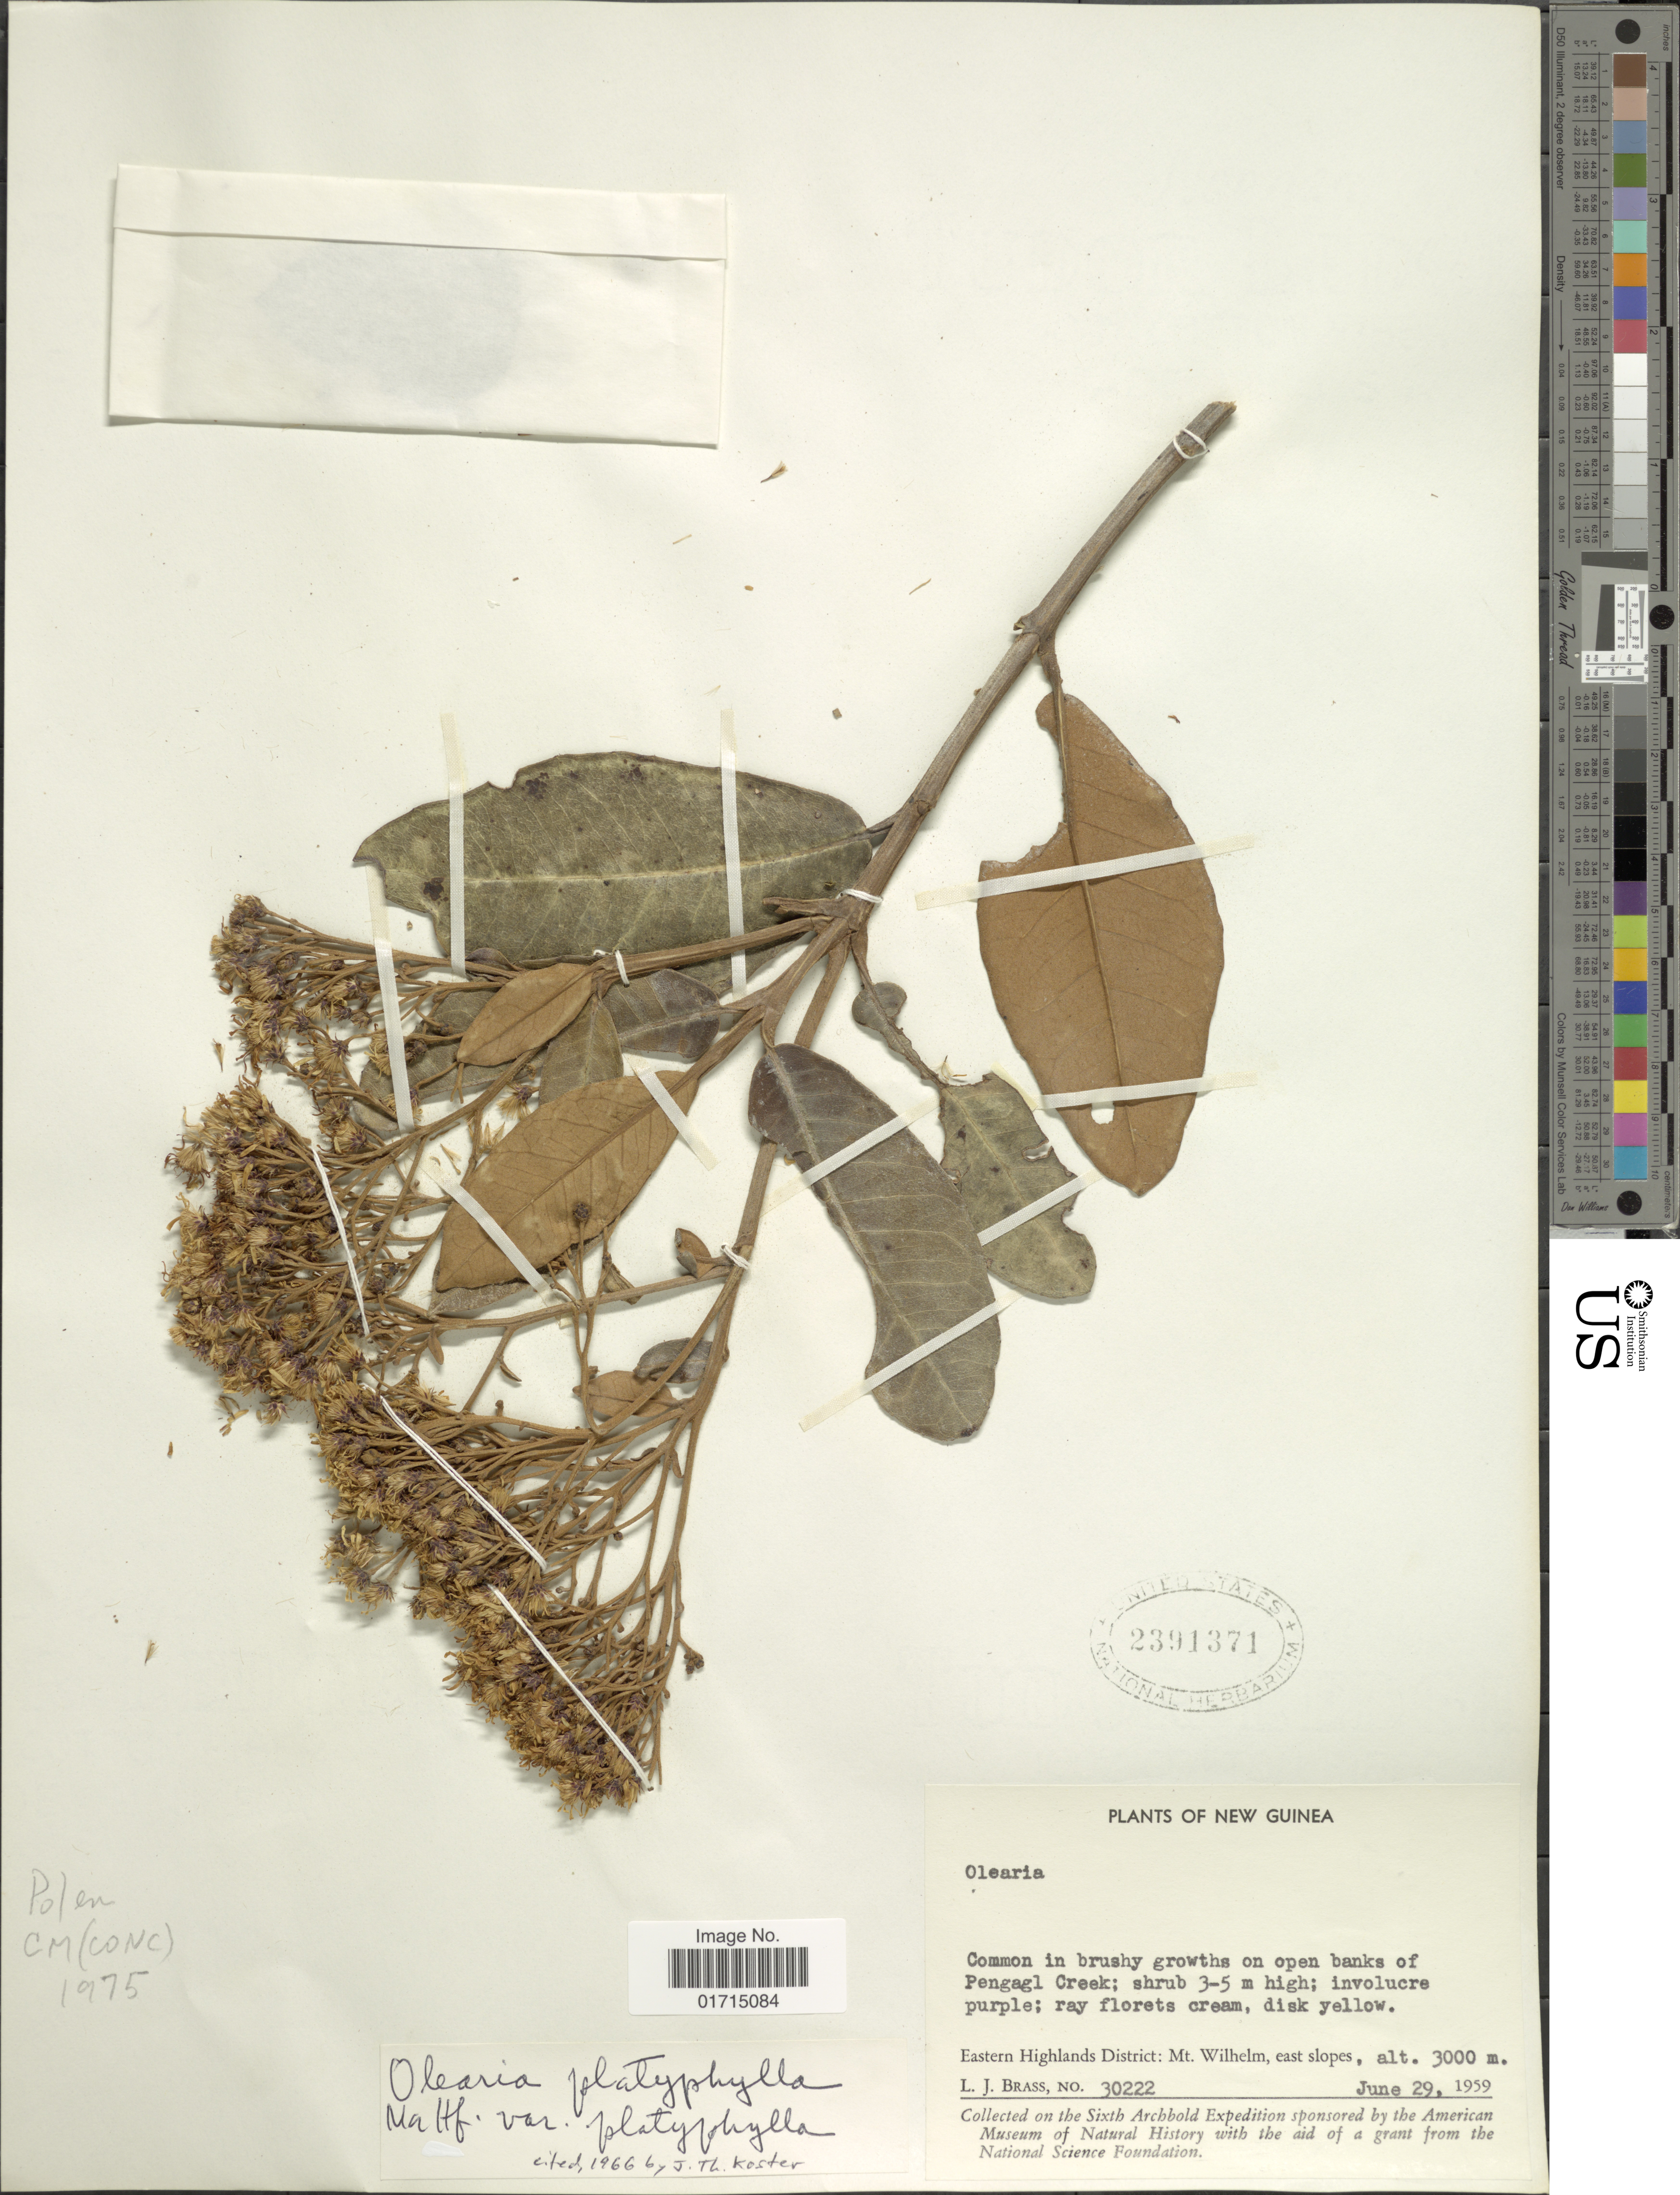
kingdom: Plantae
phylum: Tracheophyta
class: Magnoliopsida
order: Asterales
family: Asteraceae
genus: Olearia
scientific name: Olearia platyphylla var. platyphylla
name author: Mattf.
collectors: L. J. Brass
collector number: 30222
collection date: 1959-06-29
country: Papua New Guinea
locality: New Guinea. Eastern Highlands District: Mt. Michael, east slopes. on open banks of Pengagl Creek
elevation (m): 3000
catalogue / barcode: US 2391371